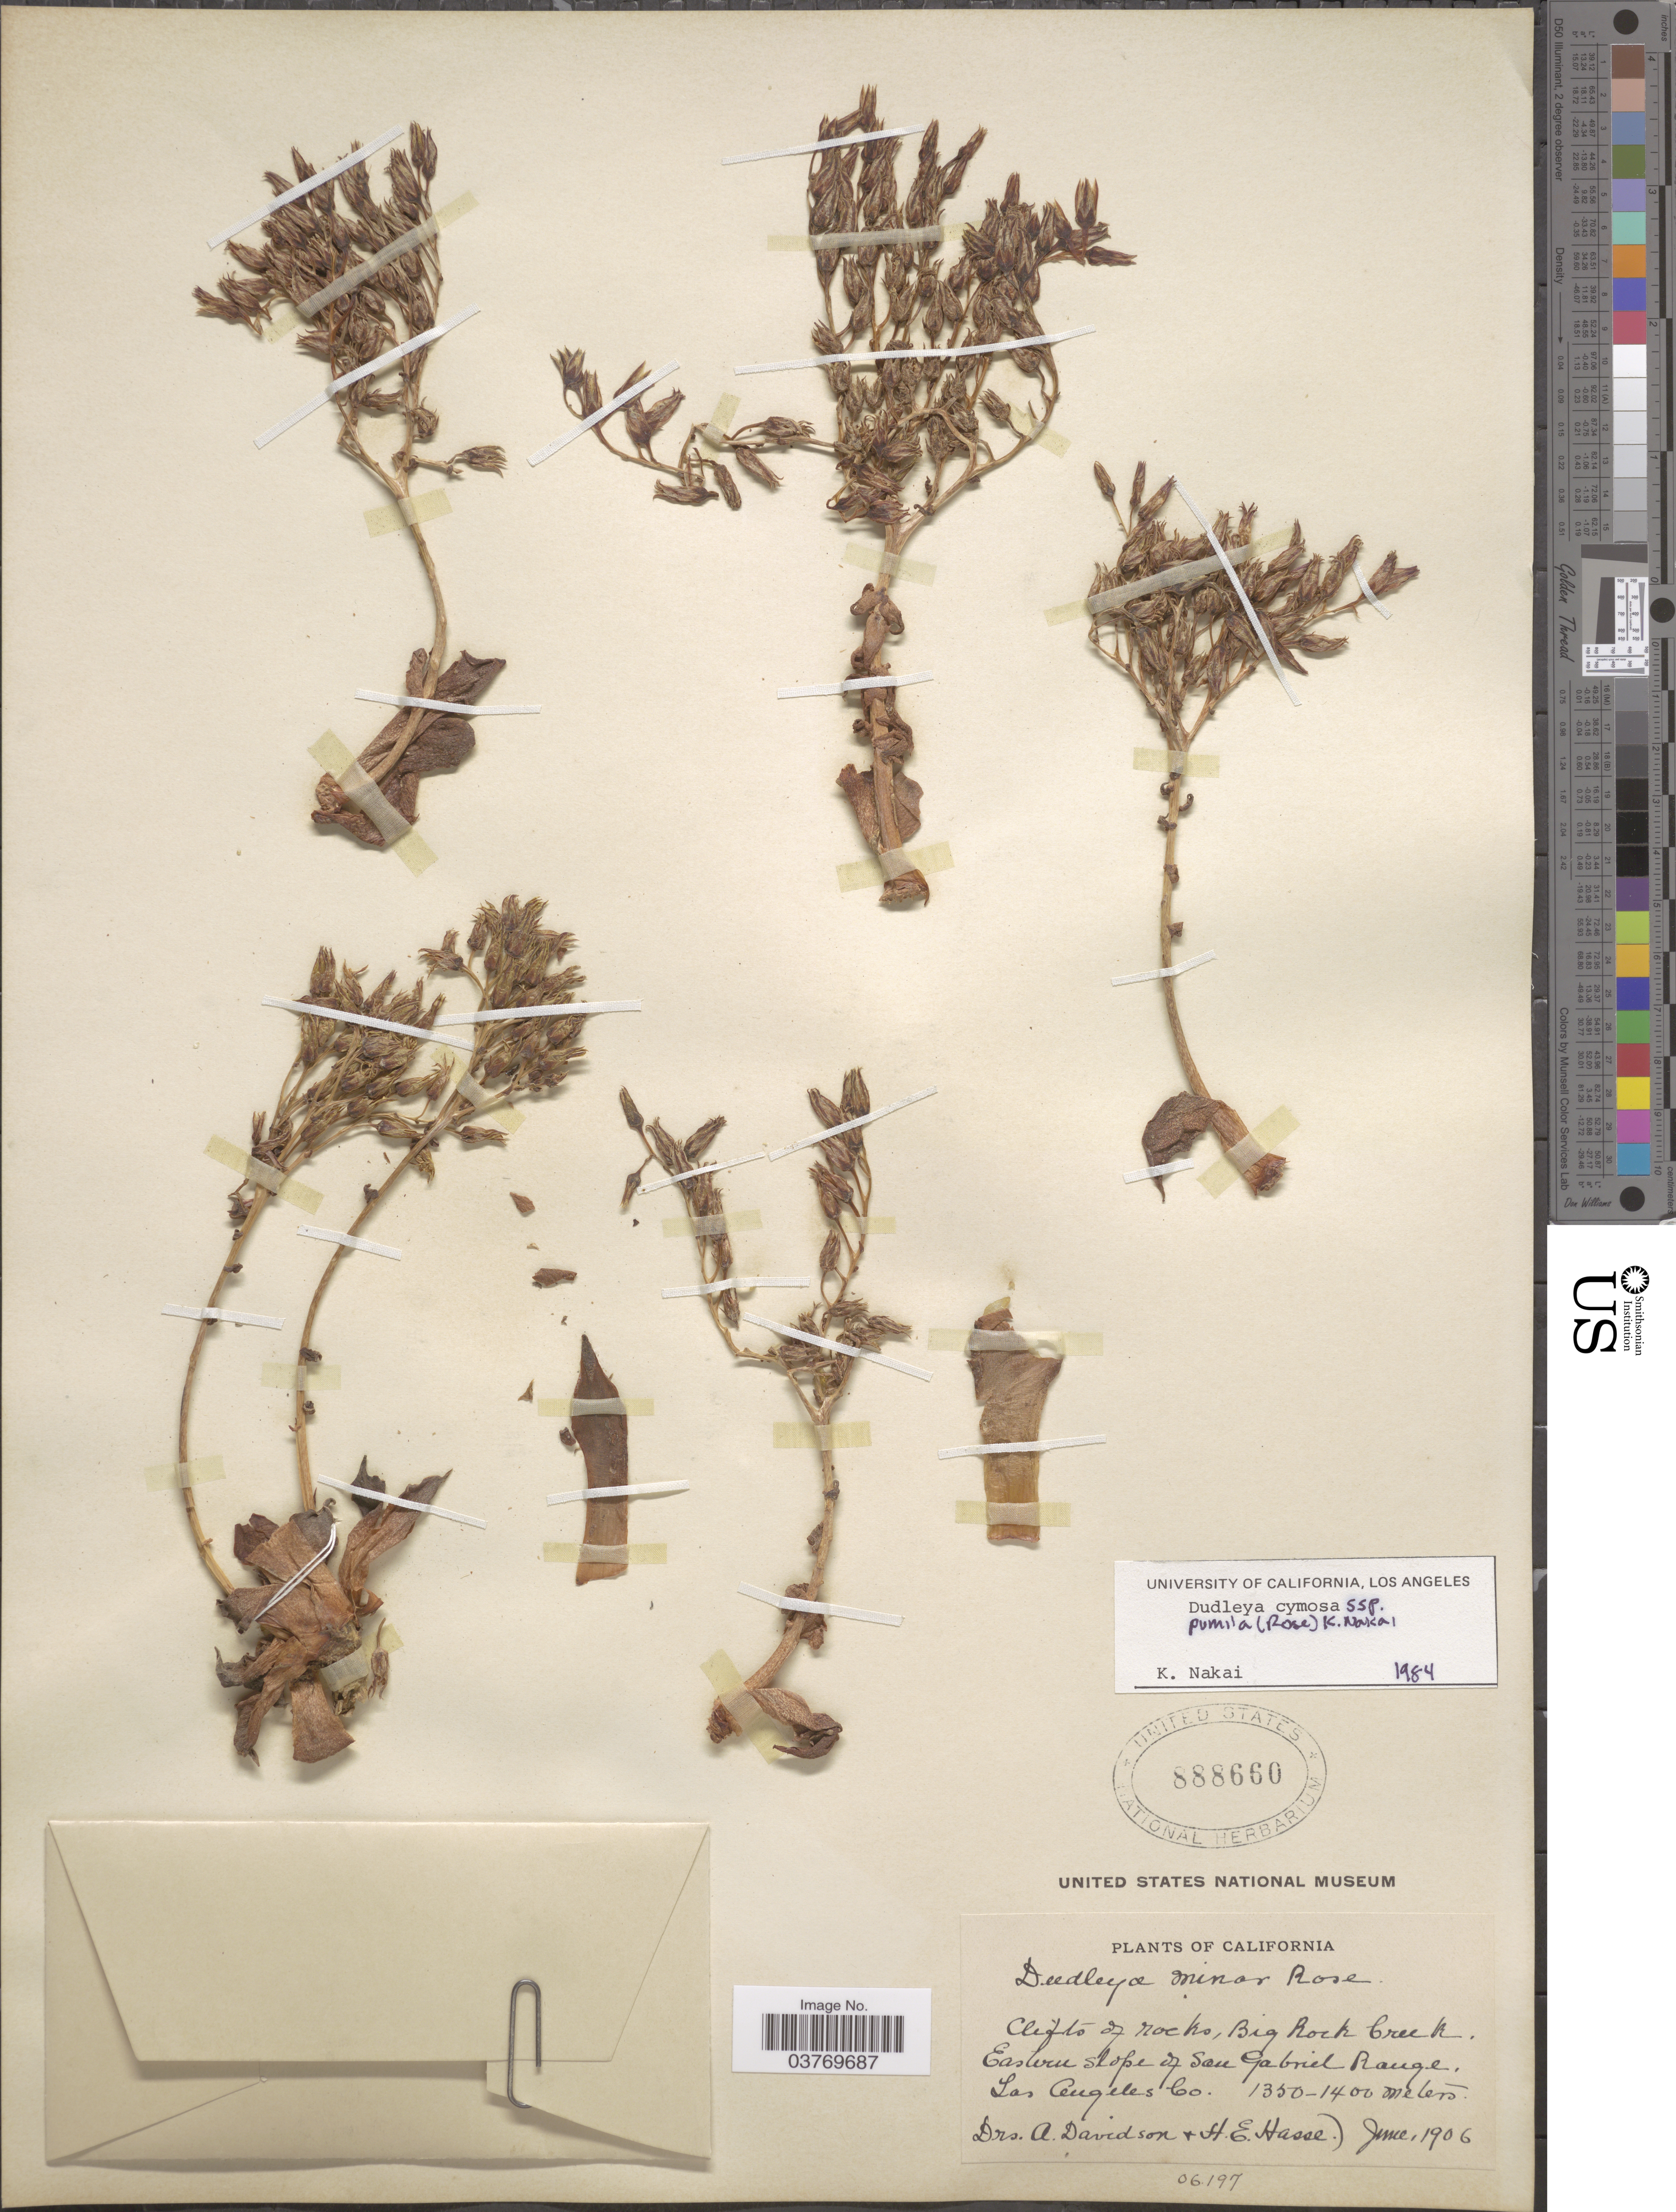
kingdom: Plantae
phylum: Tracheophyta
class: Magnoliopsida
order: Saxifragales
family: Crassulaceae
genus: Dudleya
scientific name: Dudleya cymosa subsp. pumila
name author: (Rose) K.M. Nakai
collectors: A. Davidson & H. E. Hasse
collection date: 1906-06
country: United States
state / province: California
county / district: Los Angeles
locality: Big Rock Creek. Eastern slope of San Gabriel Range. Los Angeles Co.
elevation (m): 1350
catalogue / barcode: US 888660